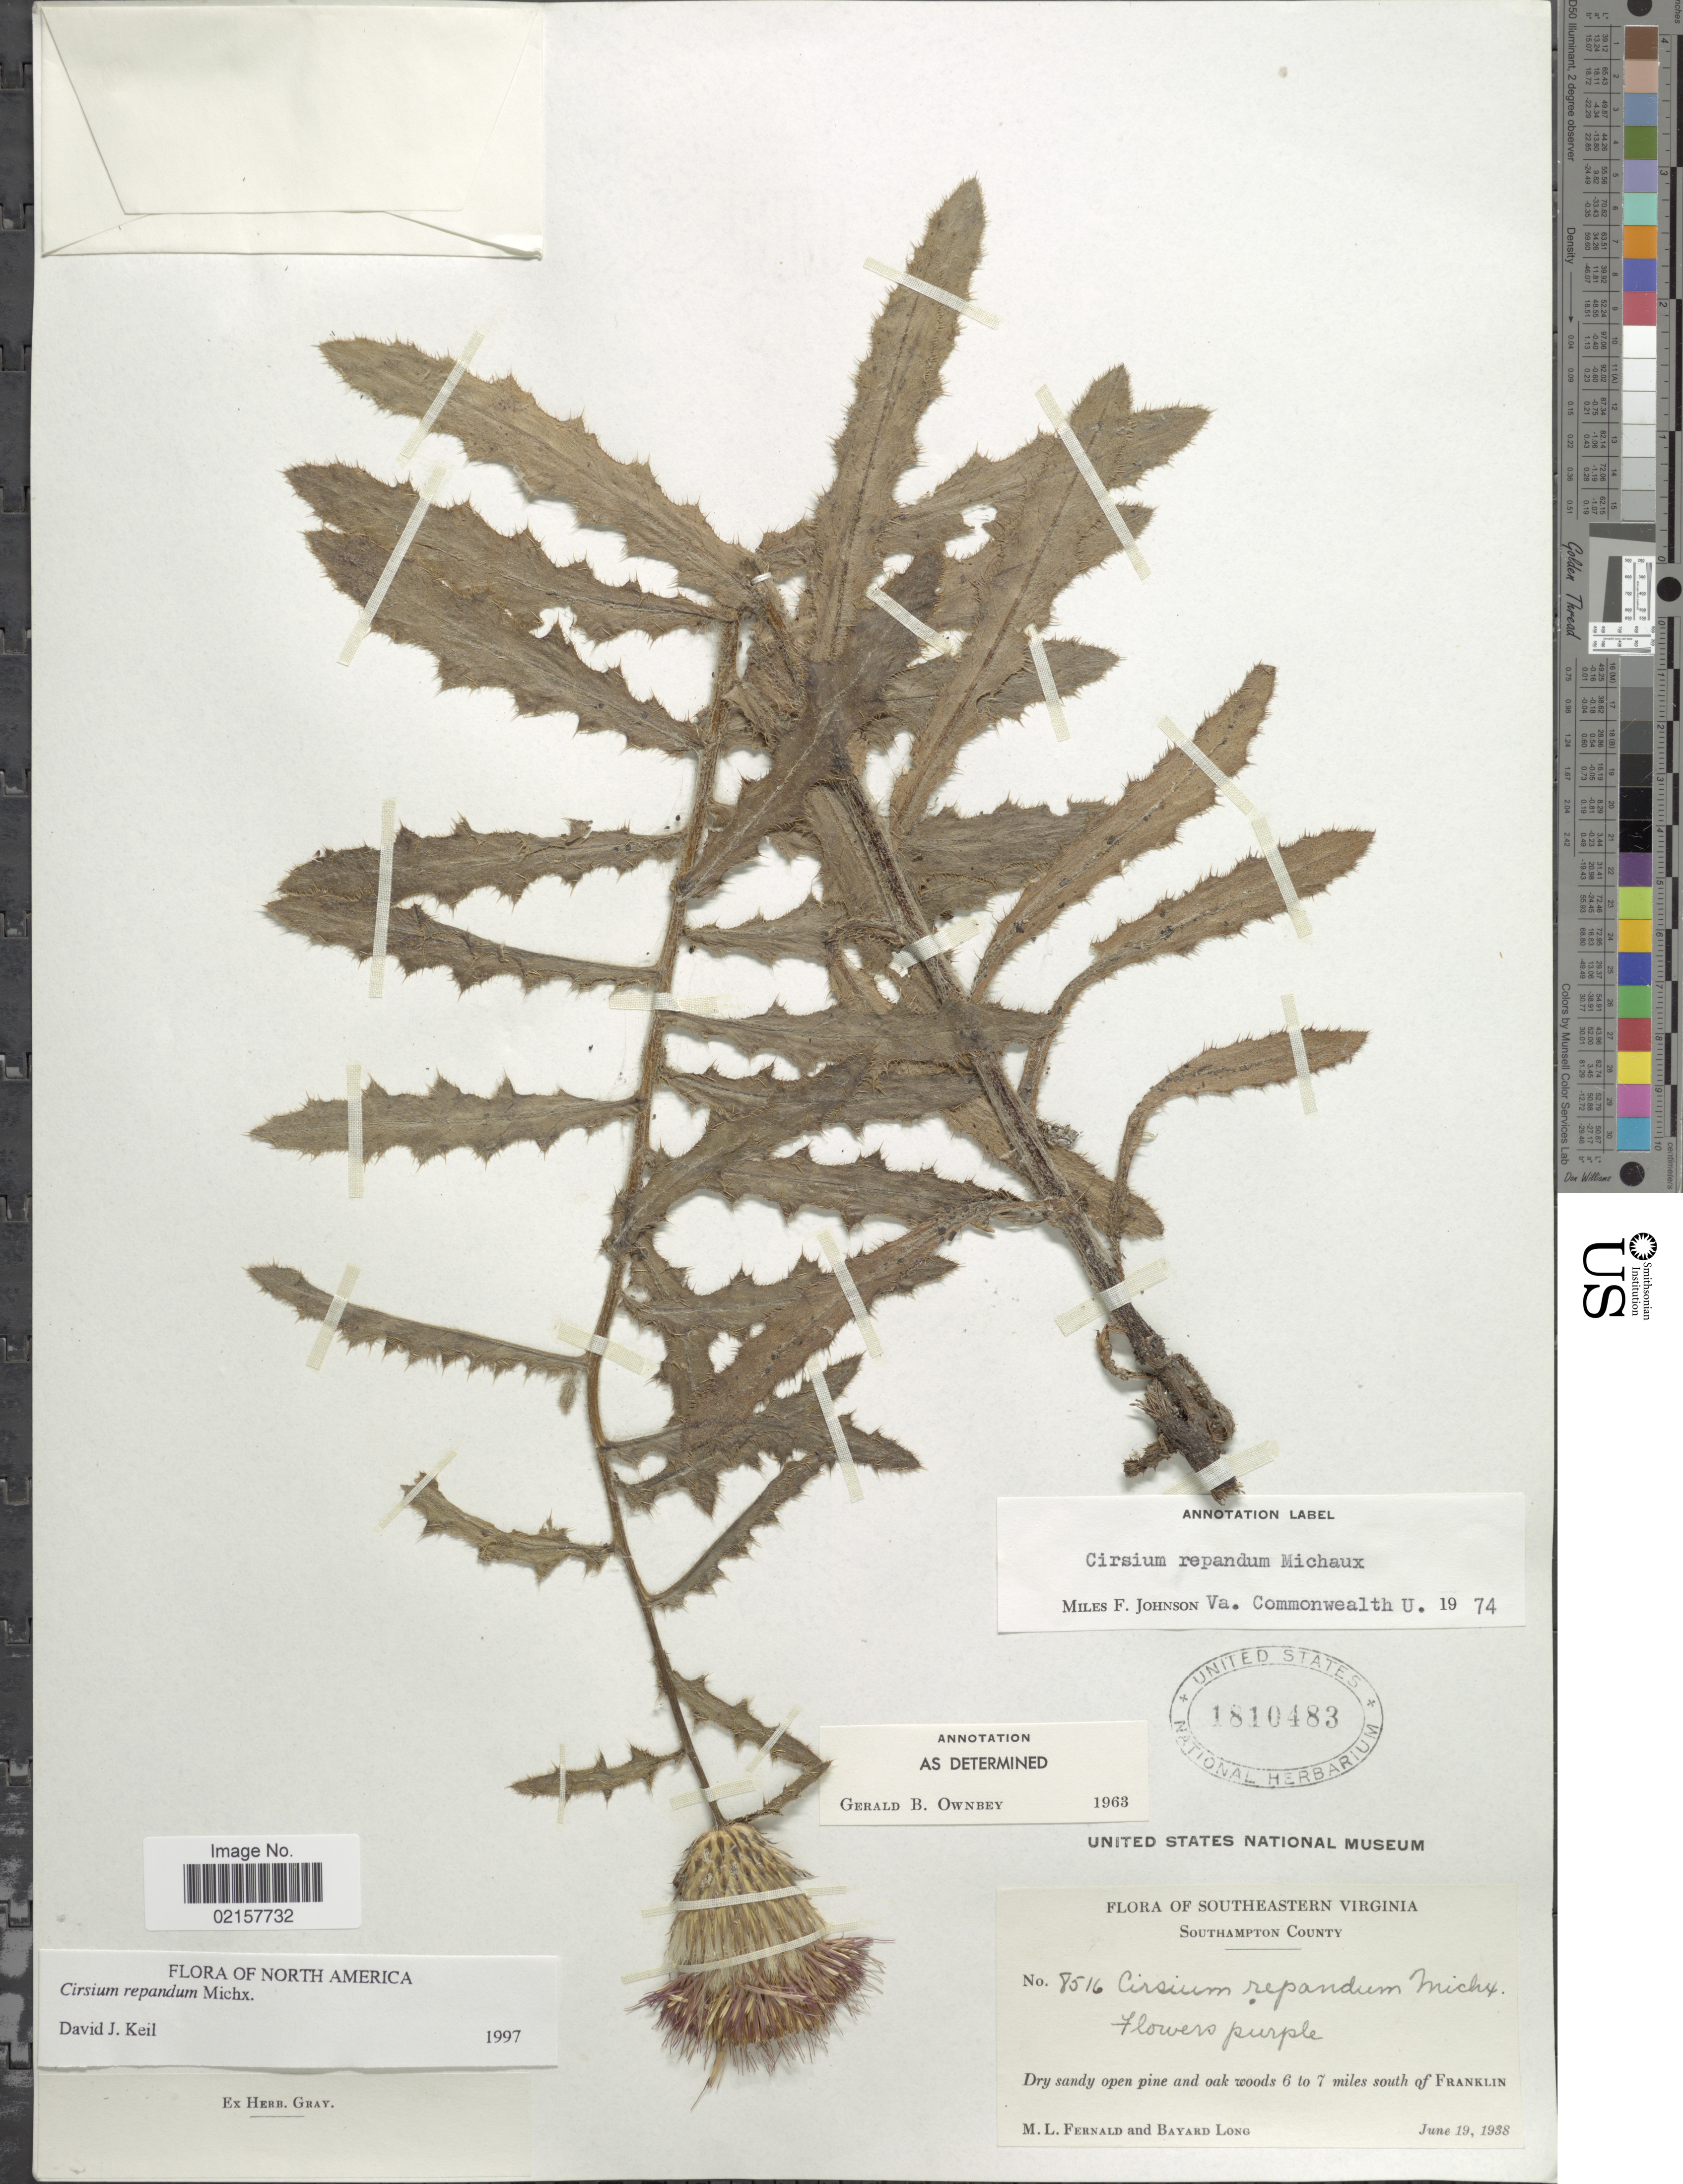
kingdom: Plantae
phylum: Tracheophyta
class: Magnoliopsida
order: Asterales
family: Asteraceae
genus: Cirsium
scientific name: Cirsium repandum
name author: Michx.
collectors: M. L. Fernald & B. Long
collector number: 8516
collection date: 1938-06-19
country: United States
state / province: Virginia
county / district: Southampton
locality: Southeastern Virginia, Southampton County, dry sandy open pine and oak woods, 6 to 7 miles south of Franklin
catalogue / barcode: US 1810483